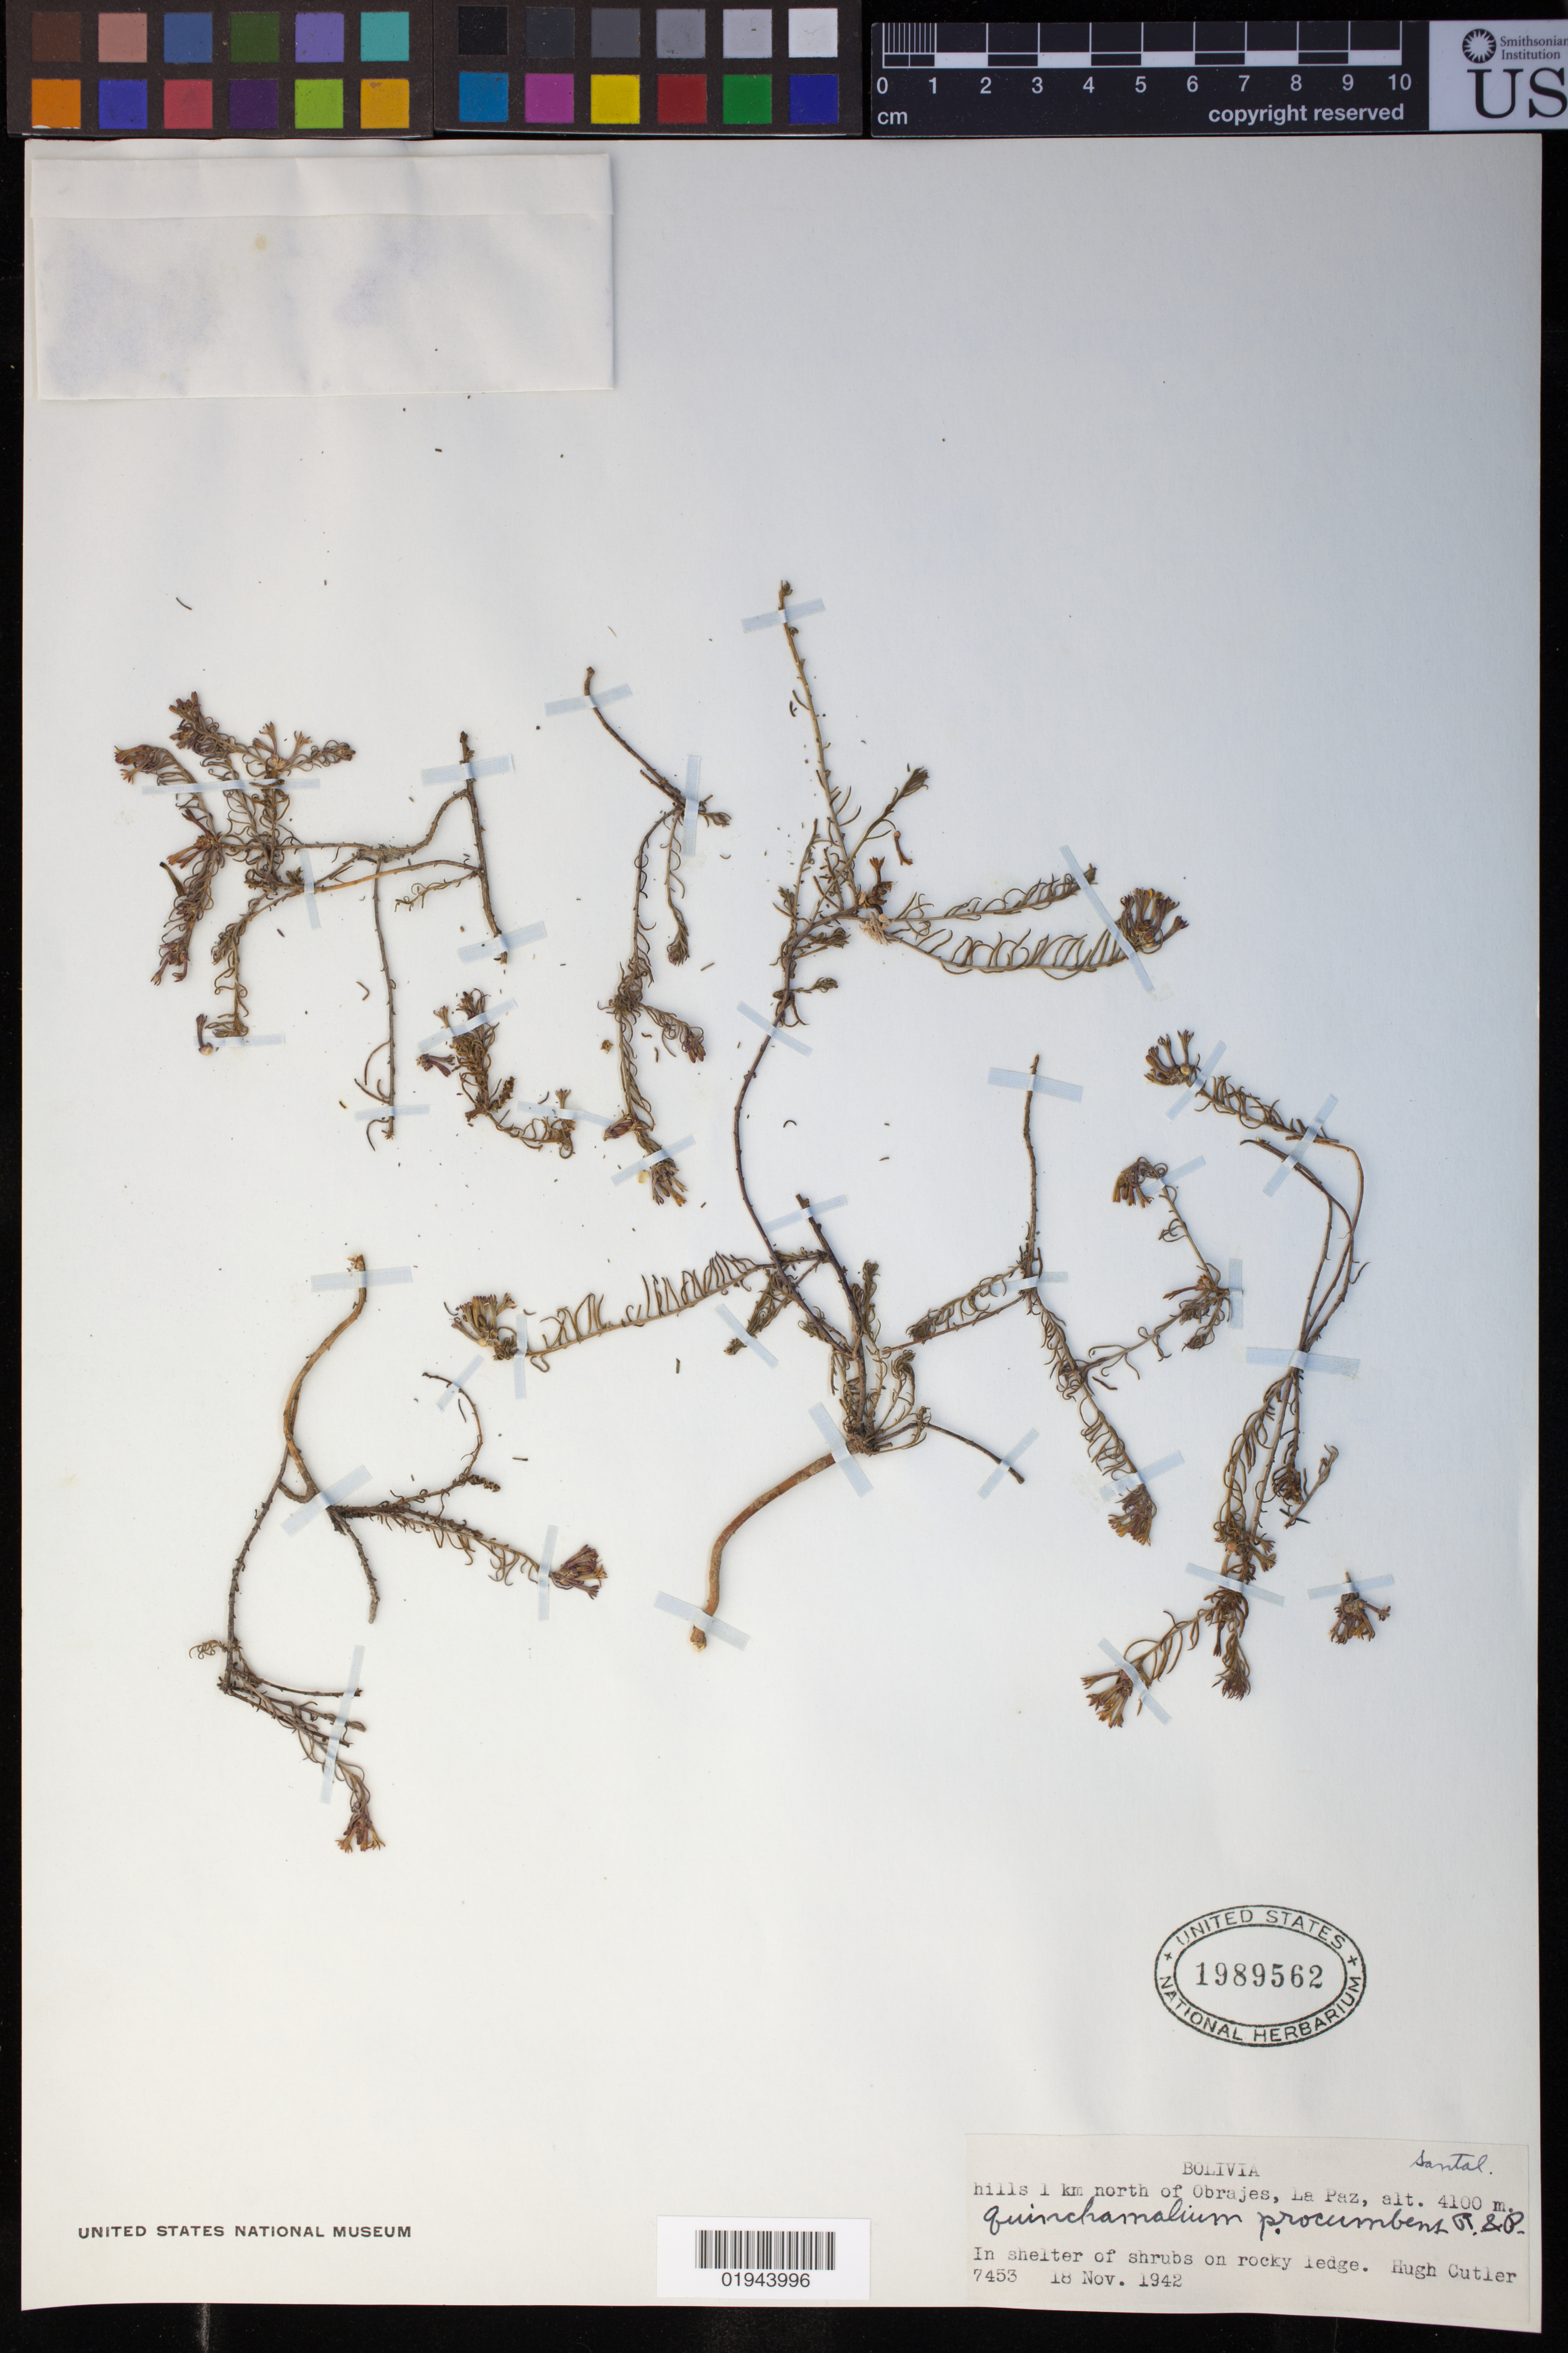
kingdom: Plantae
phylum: Tracheophyta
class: Magnoliopsida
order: Santalales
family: Schoepfiaceae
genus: Quinchamalium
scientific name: Quinchamalium chilense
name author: Molina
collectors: H. C. Cutler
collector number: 7453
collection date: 1942-11-18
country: Bolivia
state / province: La Paz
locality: Hills 1 km north of Obrajes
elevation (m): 4100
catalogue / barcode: US 1989562